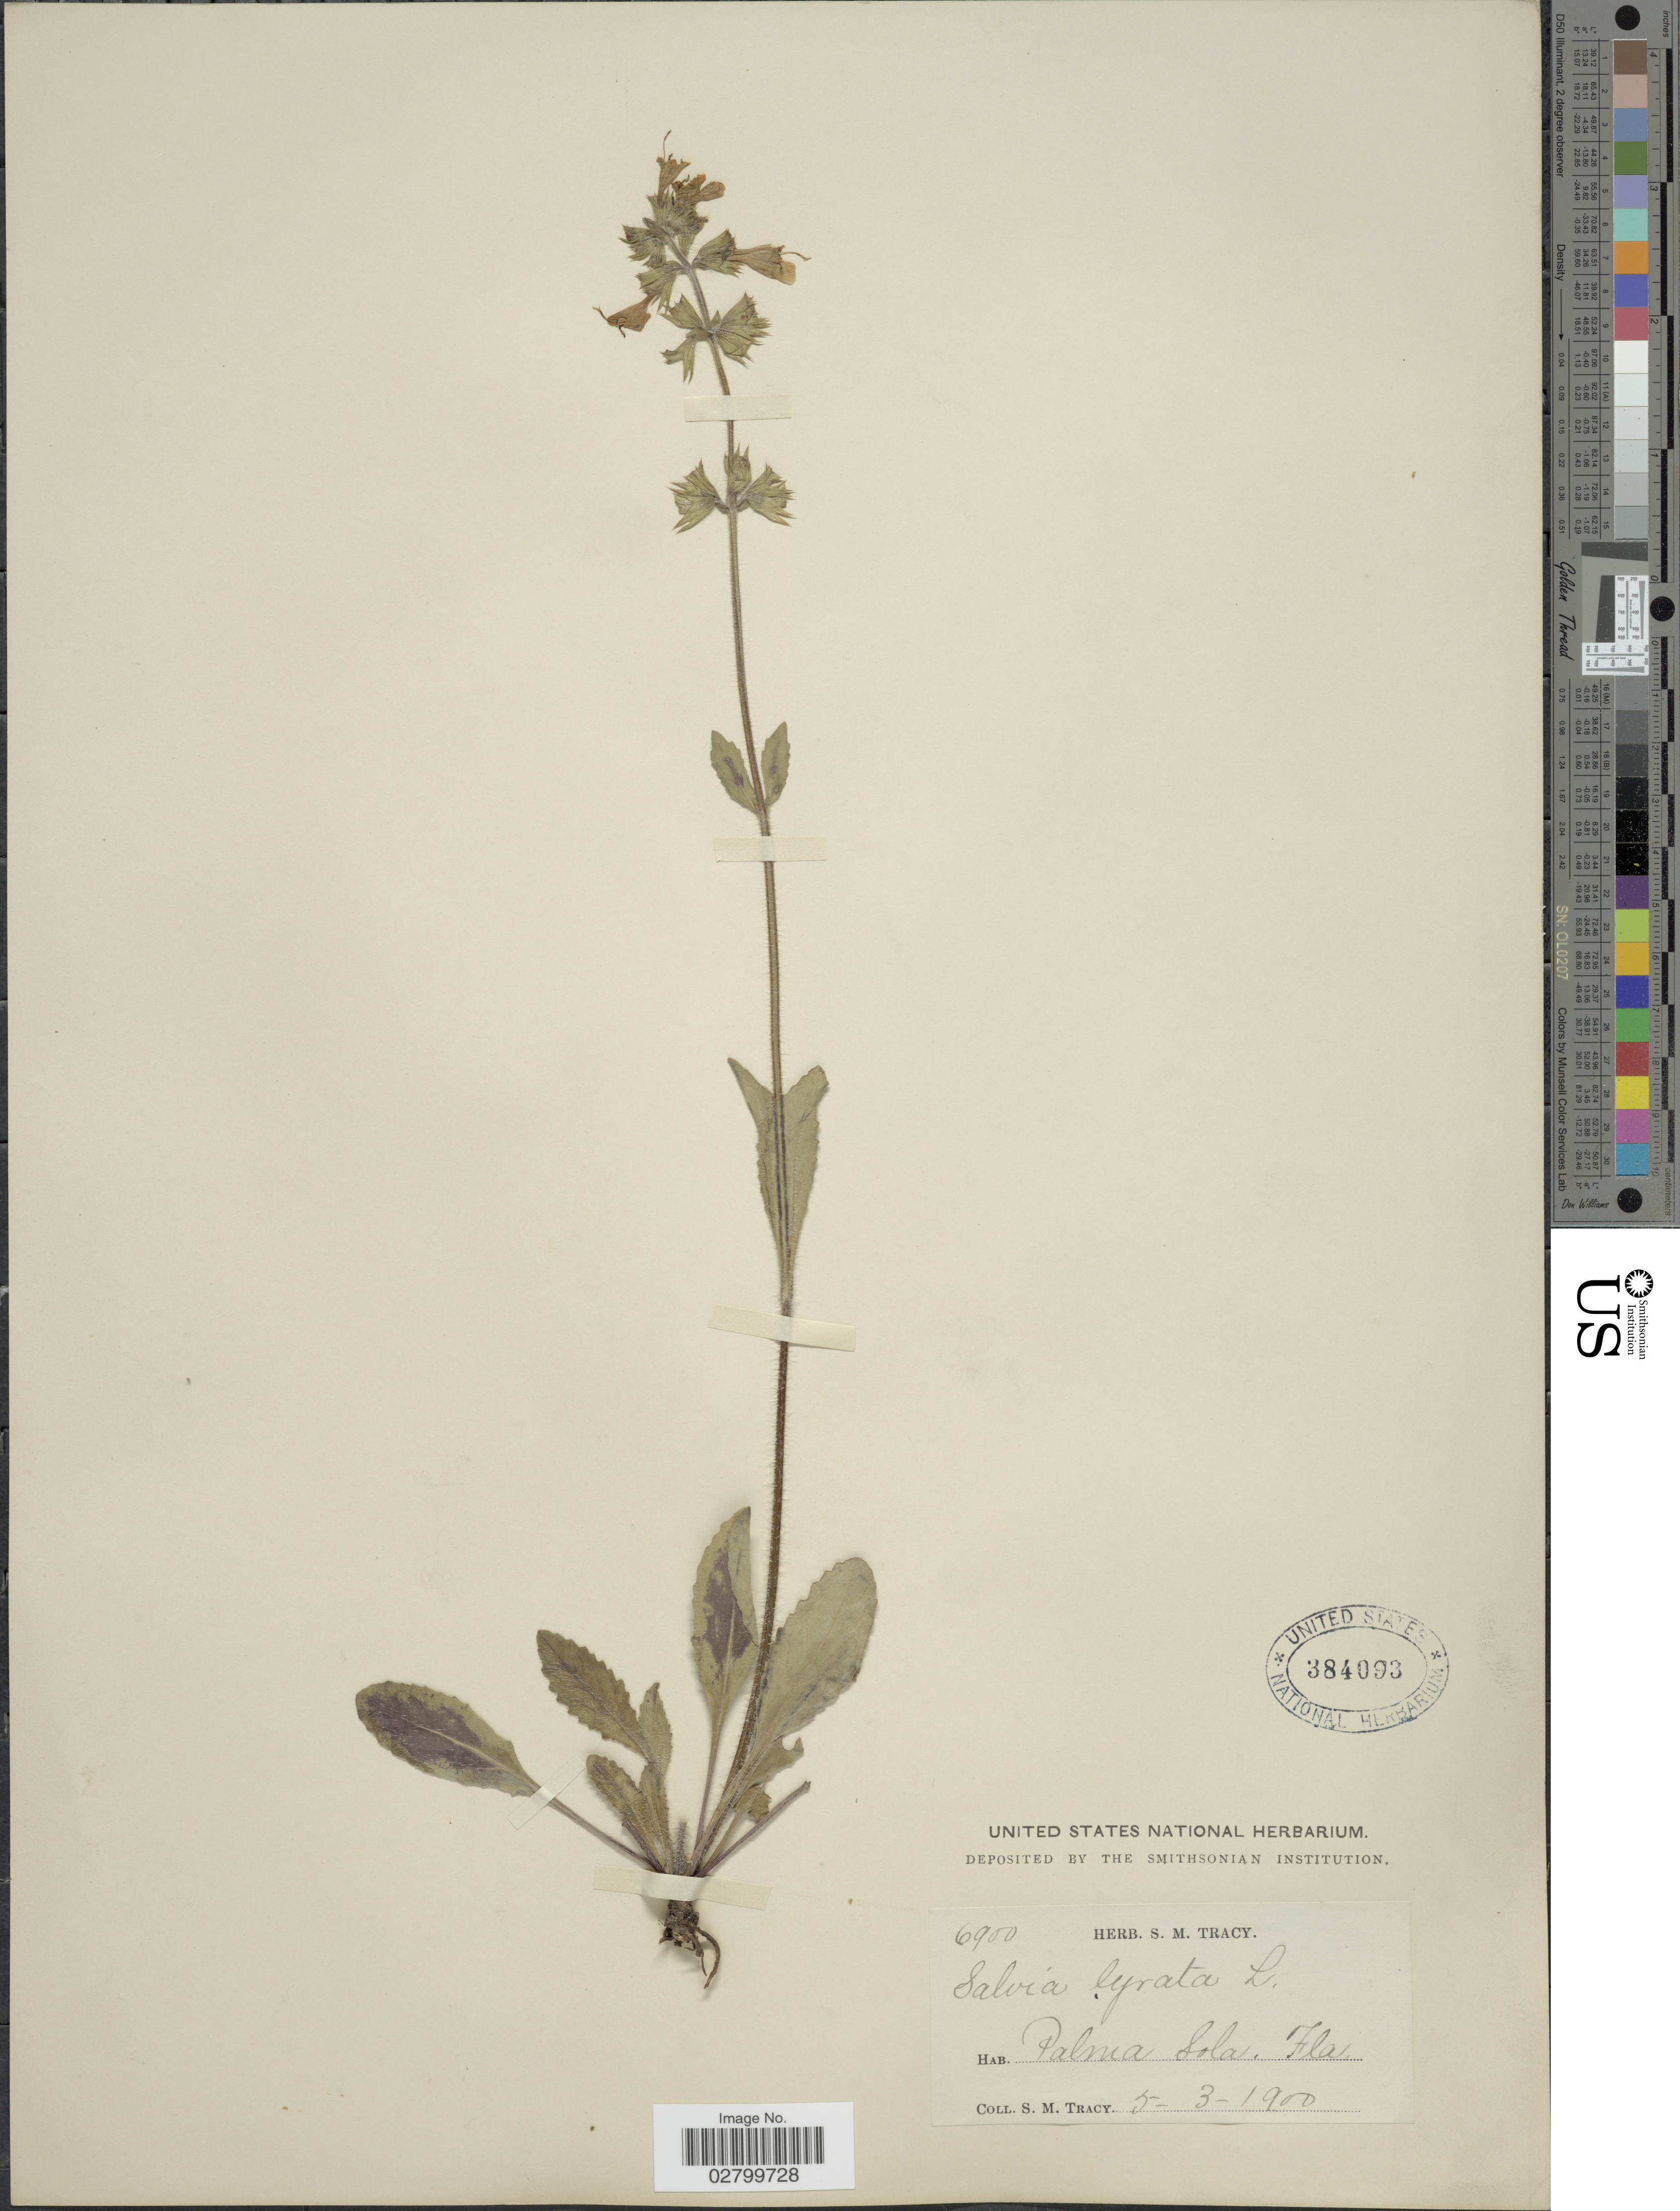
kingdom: Plantae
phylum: Tracheophyta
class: Magnoliopsida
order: Lamiales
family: Lamiaceae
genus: Salvia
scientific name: Salvia lyrata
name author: L.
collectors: S. M. Tracy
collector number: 6900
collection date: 1900-05-03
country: United States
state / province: Florida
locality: Palma Sola, Fla.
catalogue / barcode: US 384093